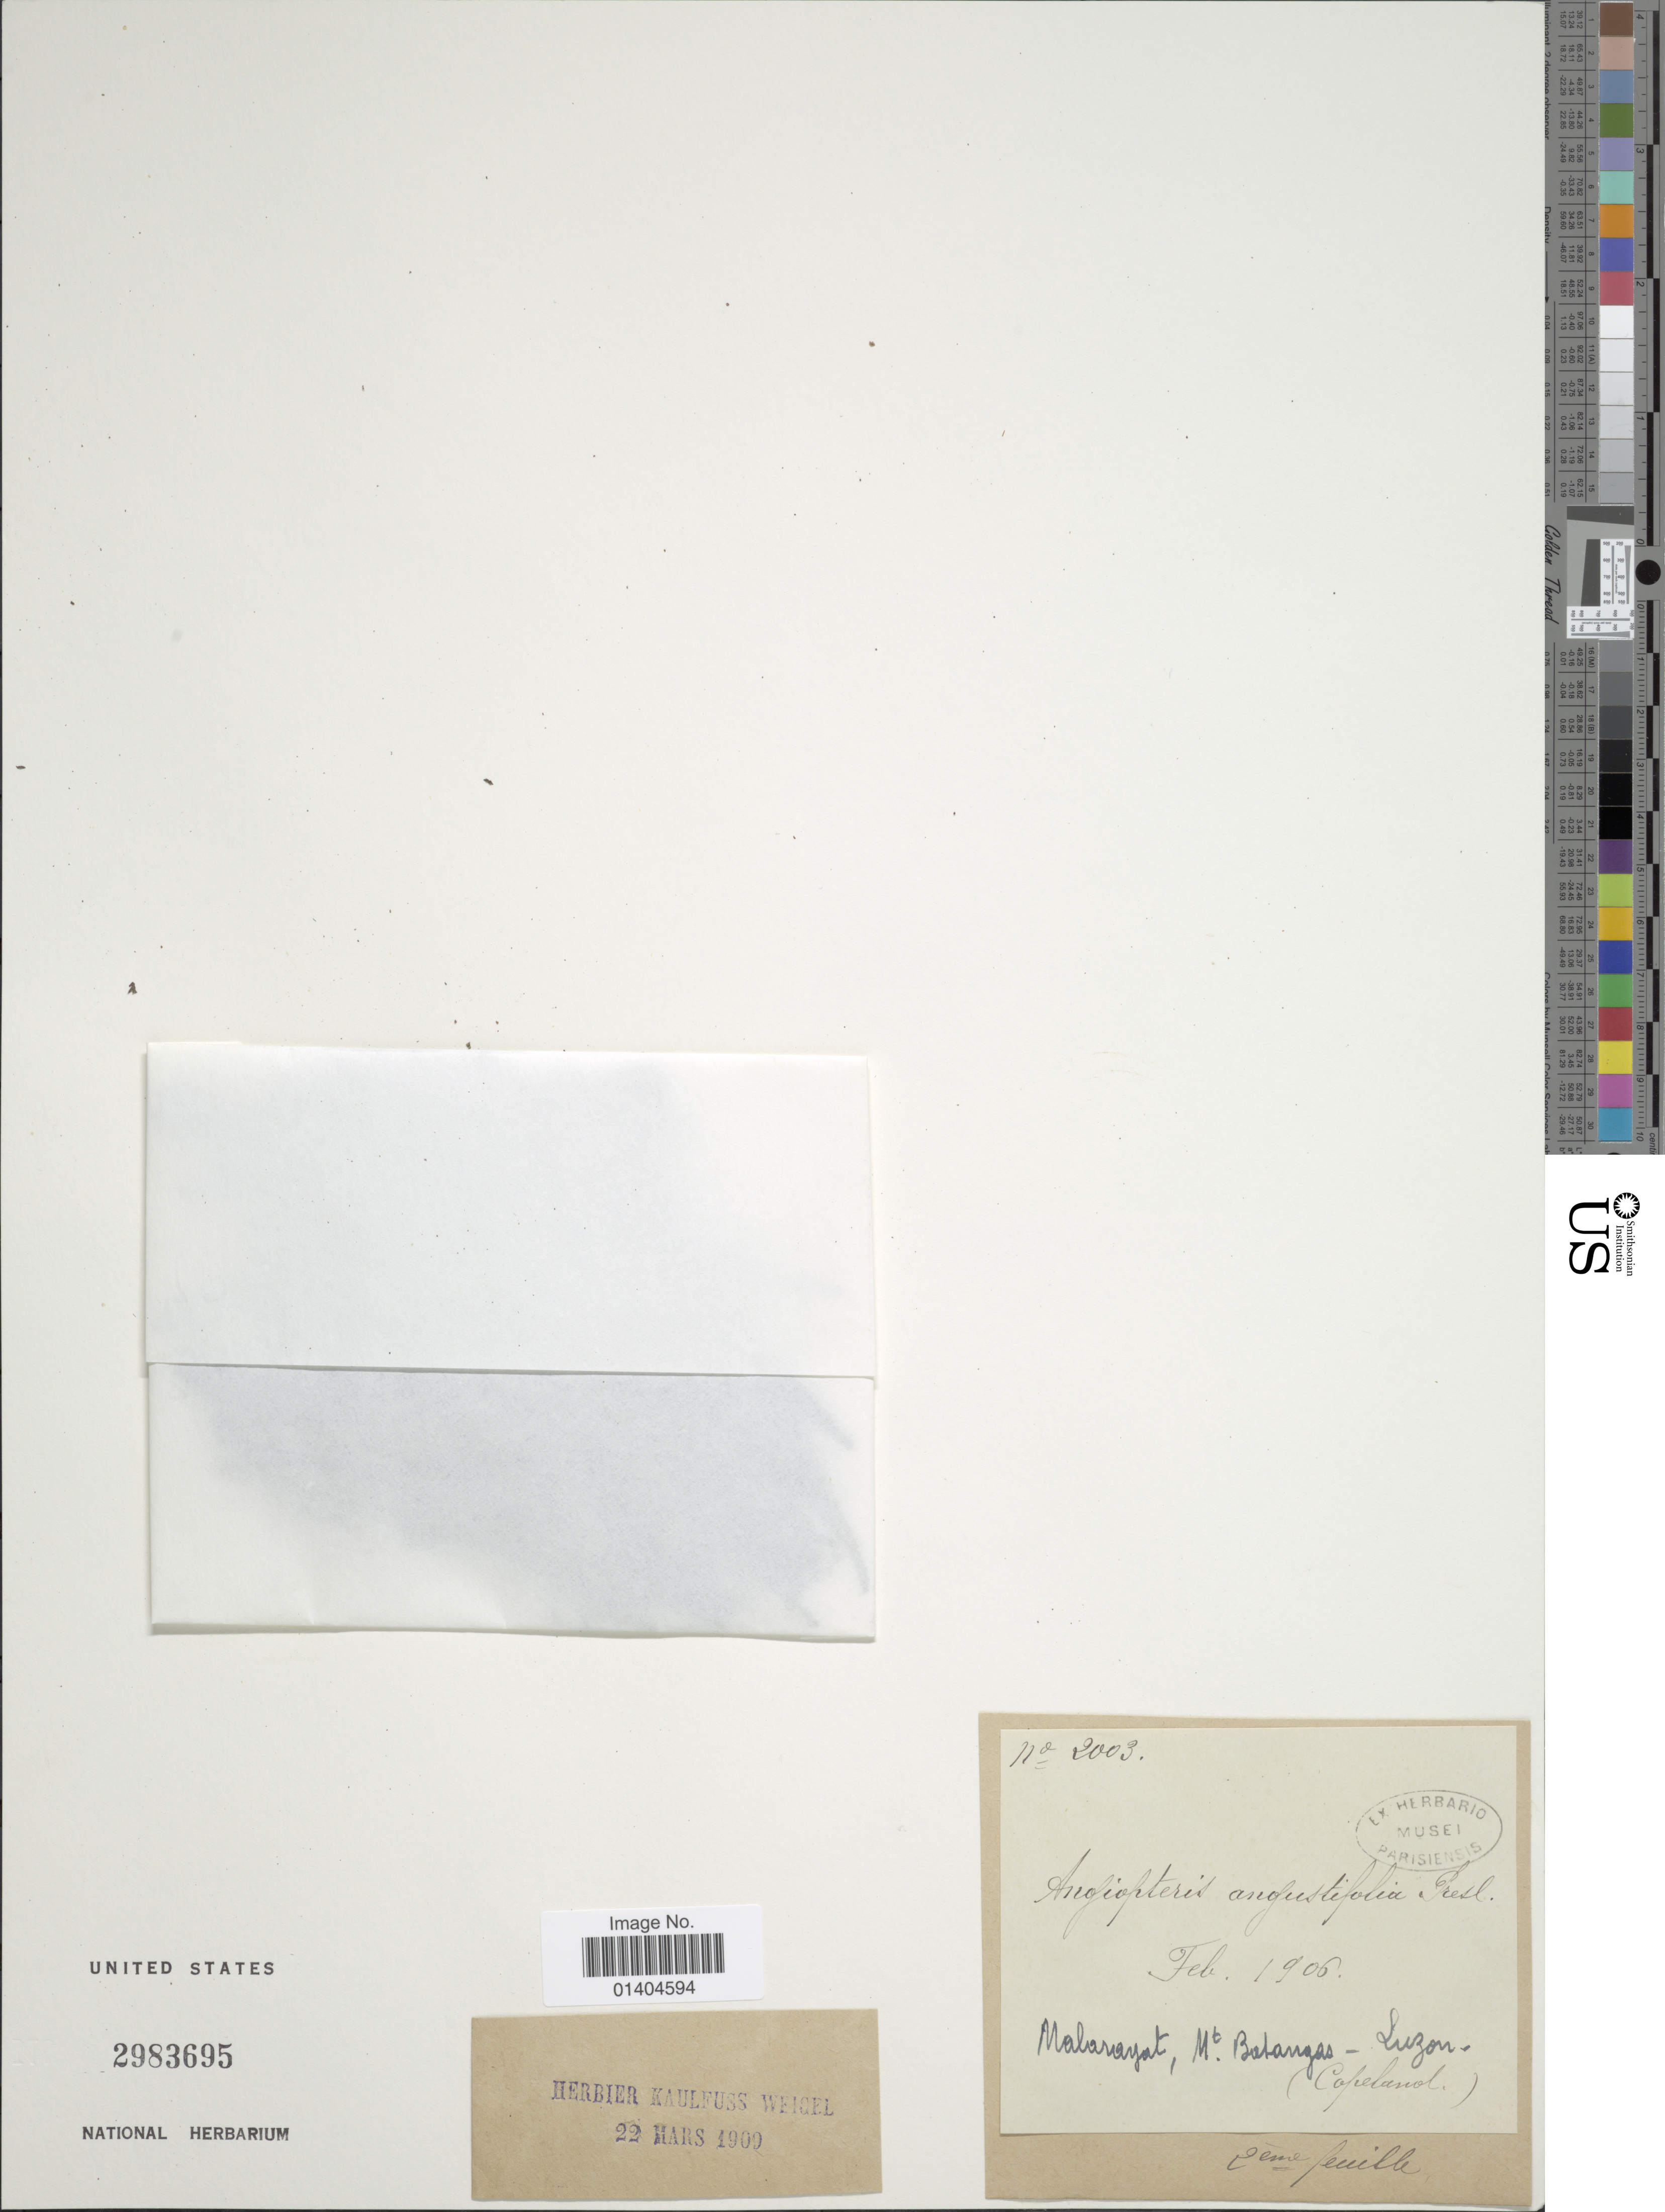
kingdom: Plantae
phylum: Tracheophyta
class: Polypodiopsida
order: Marattiales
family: Marattiaceae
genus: Angiopteris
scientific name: Angiopteris angustifolia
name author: C. Presl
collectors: -- Copeland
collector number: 2003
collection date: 1906-02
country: Philippines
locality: Malarayat, Mt. Batangas - Luzon.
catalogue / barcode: US 2983695